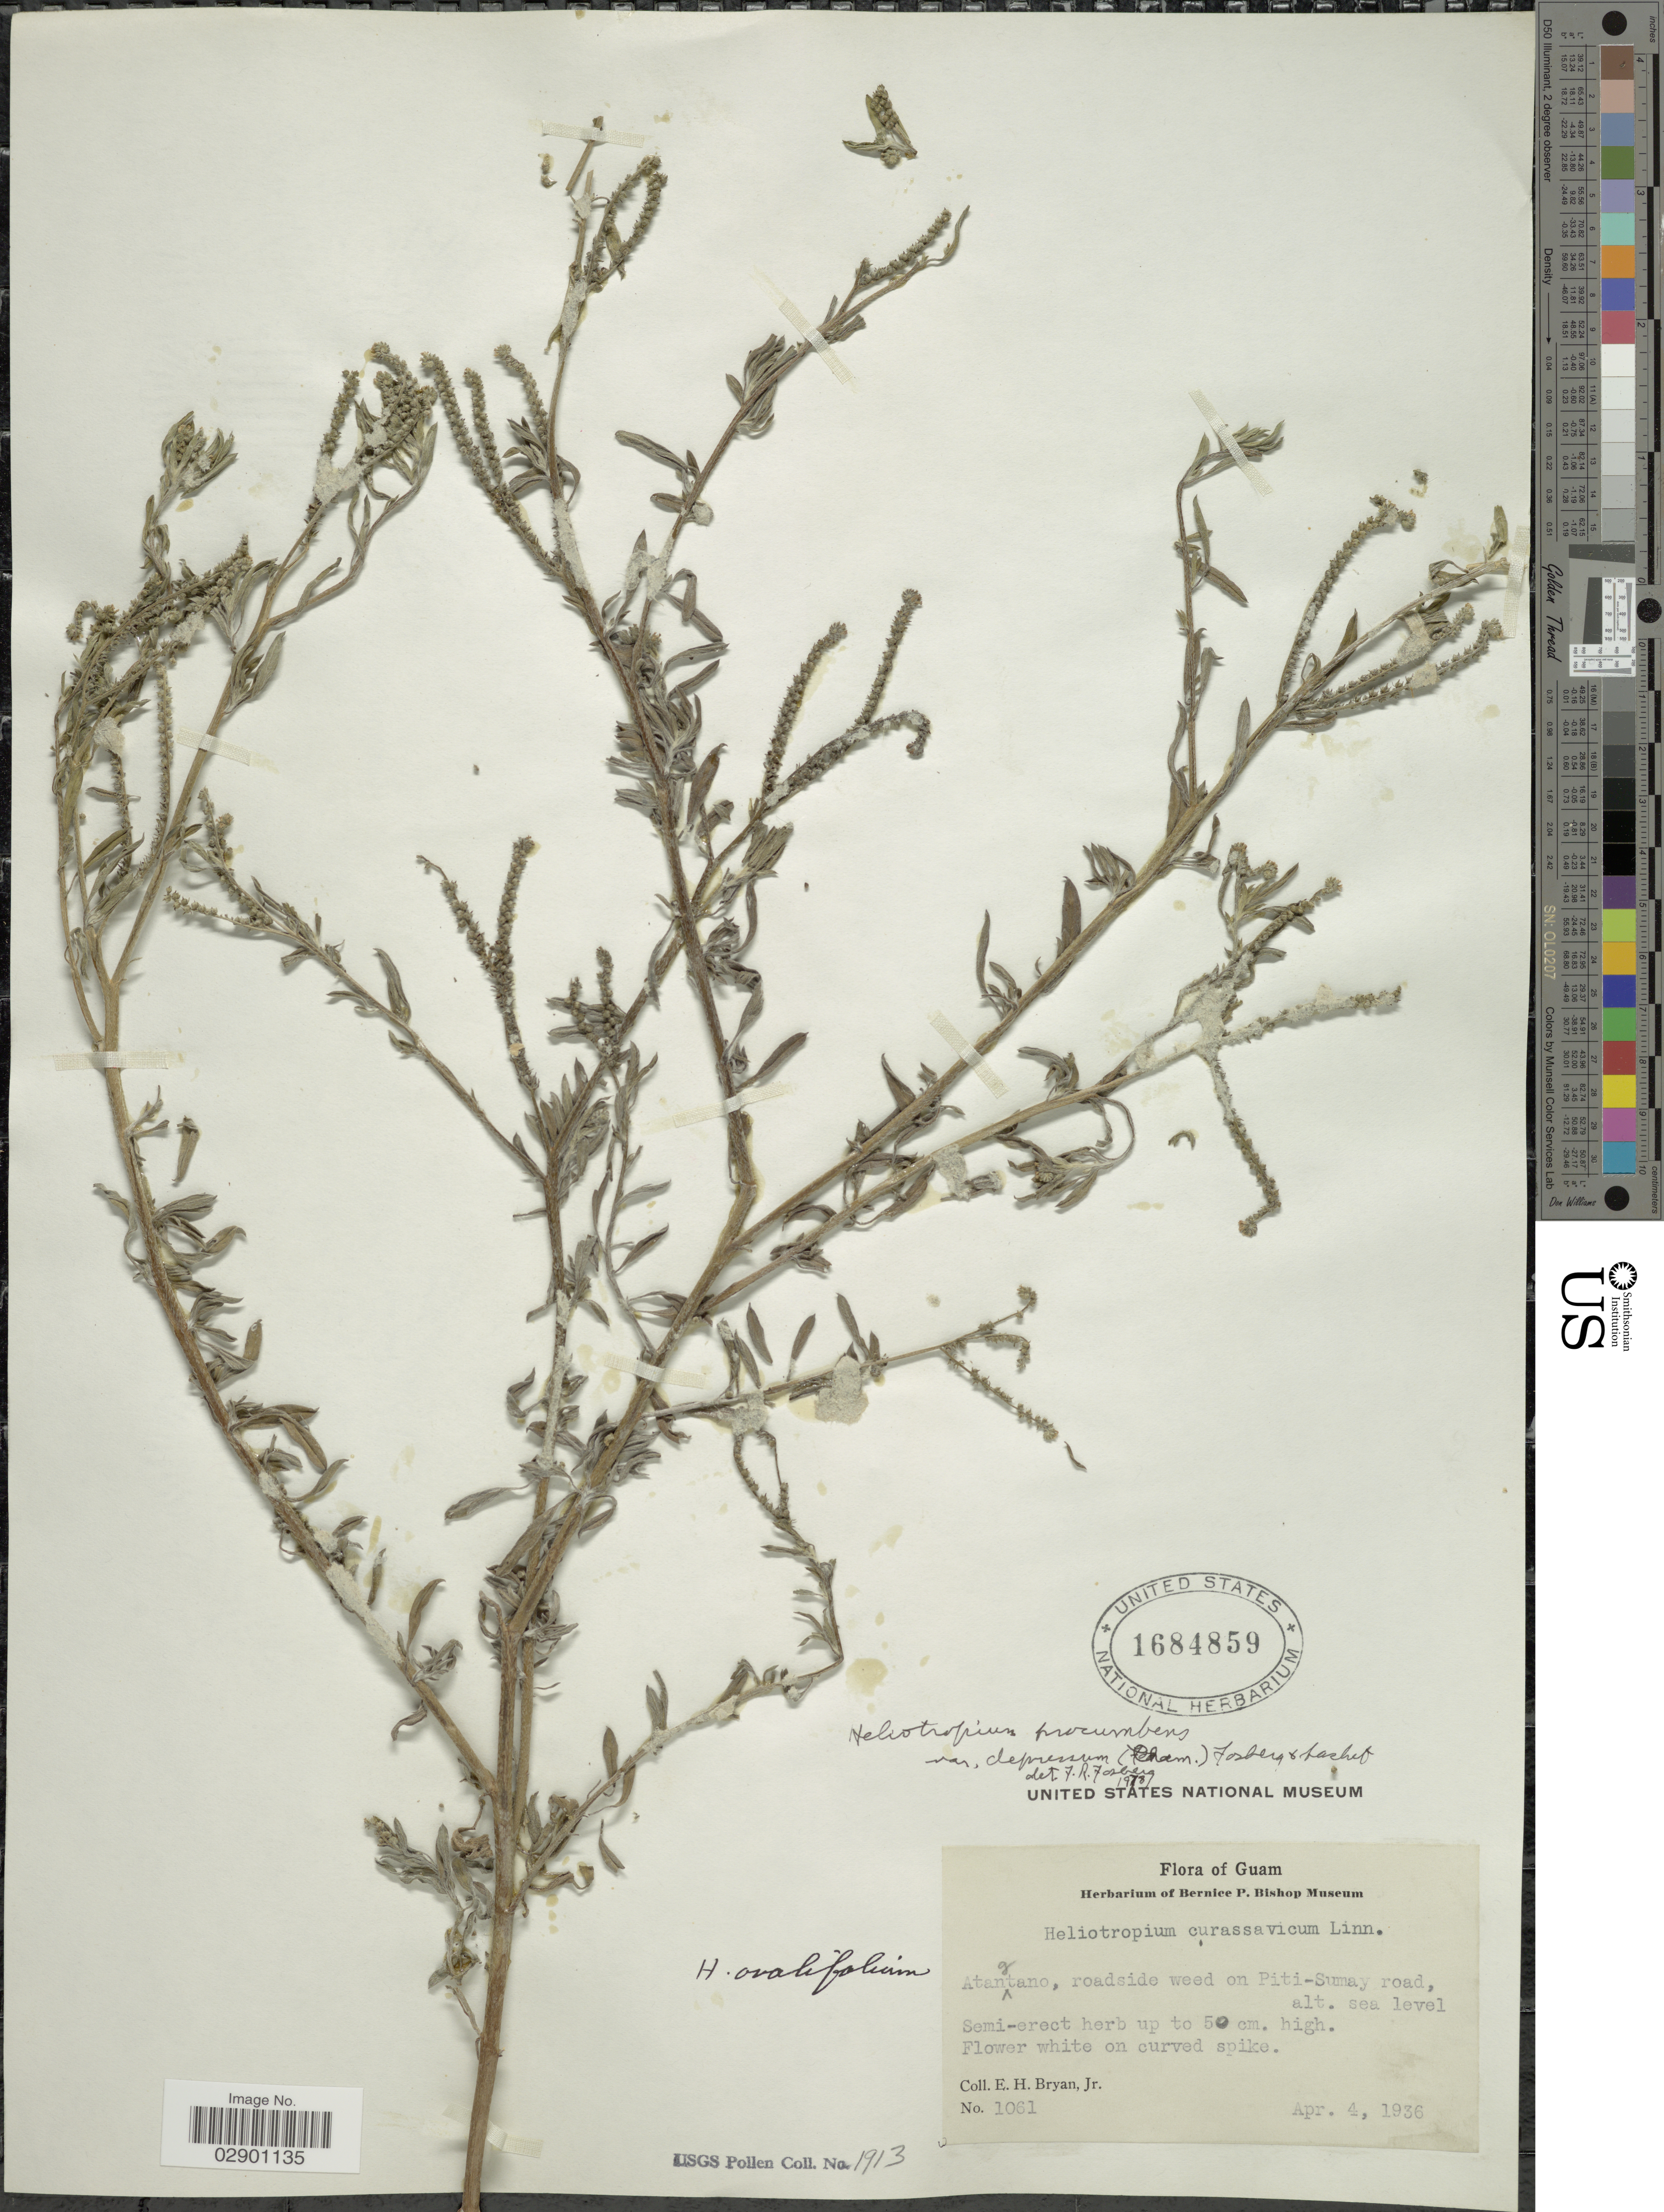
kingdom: Plantae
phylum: Tracheophyta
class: Magnoliopsida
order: Boraginales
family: Heliotropiaceae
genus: Heliotropium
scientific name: Heliotropium procumbens var. depressum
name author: (Cham.) Fosberg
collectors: E. Bryan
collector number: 1061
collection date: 1936-04-04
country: Guam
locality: Guam. Atangtano, roadside weed on Piti-Sumay road.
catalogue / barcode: US 1684859